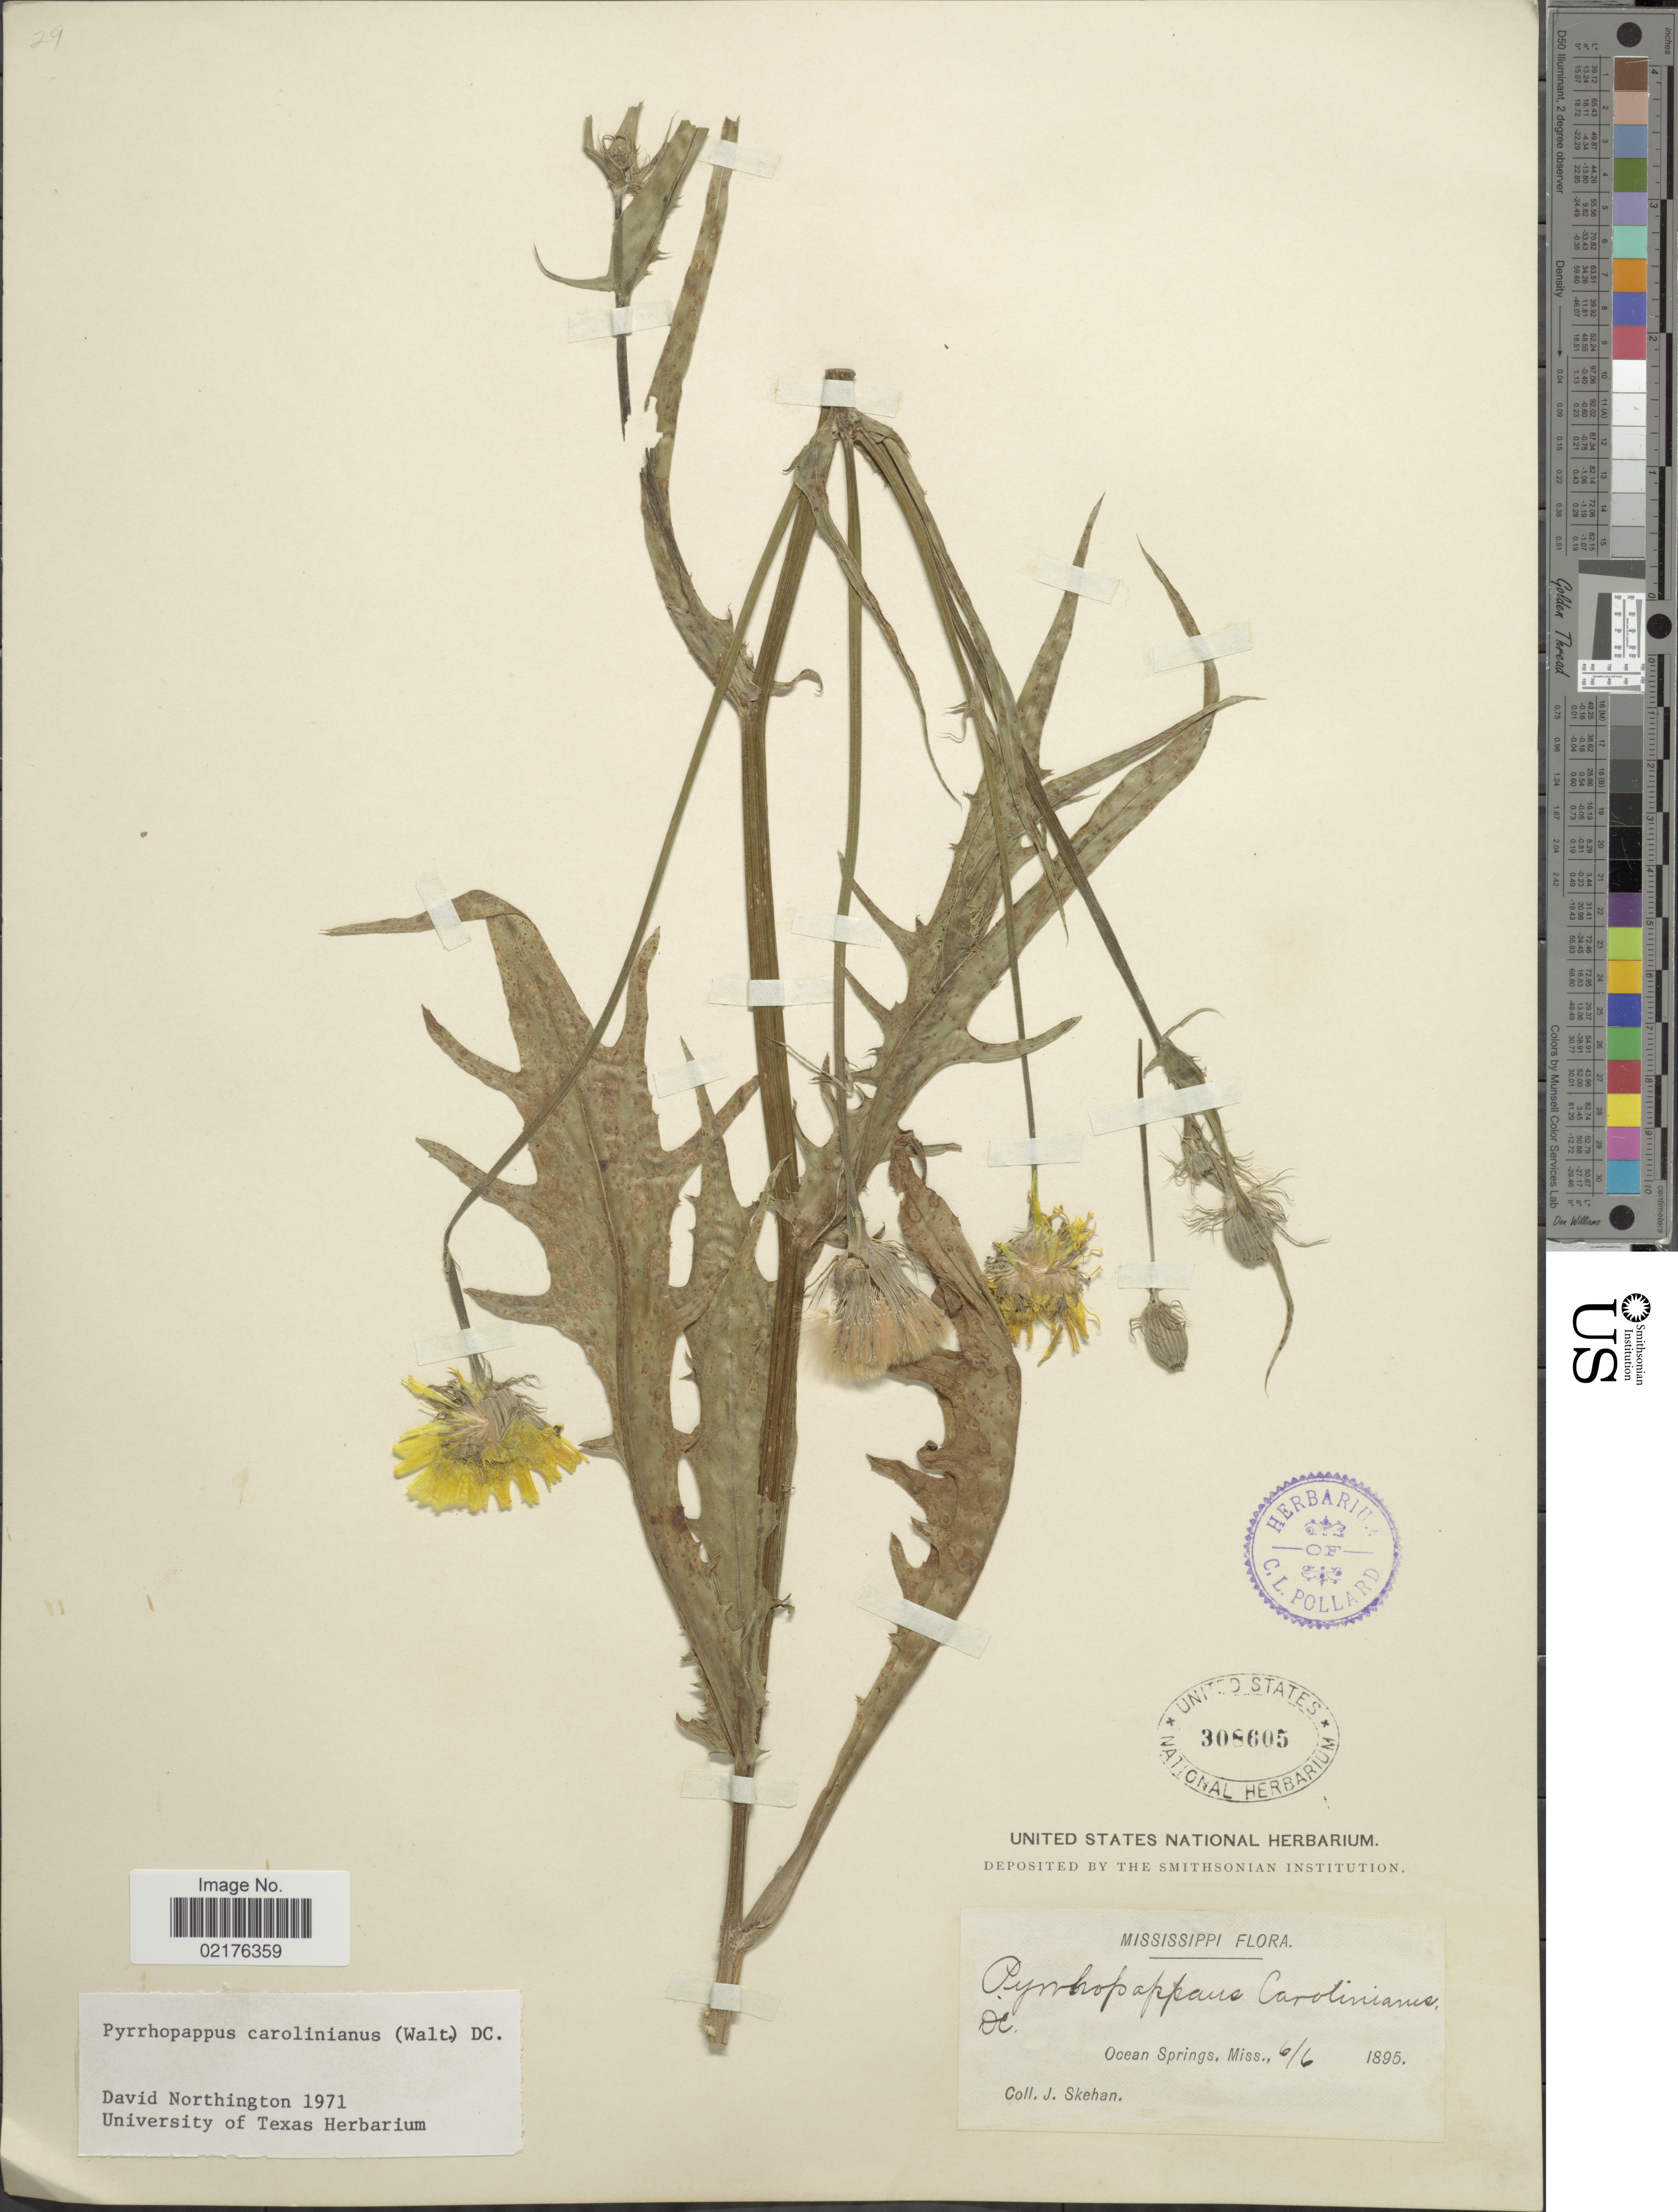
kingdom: Plantae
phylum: Tracheophyta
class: Magnoliopsida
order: Asterales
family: Asteraceae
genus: Pyrrhopappus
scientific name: Pyrrhopappus carolinianus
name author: (Walter) DC.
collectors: J. Skehan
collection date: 1895-06-06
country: United States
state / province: Mississippi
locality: Ocean Springs, Miss.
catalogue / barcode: US 308605